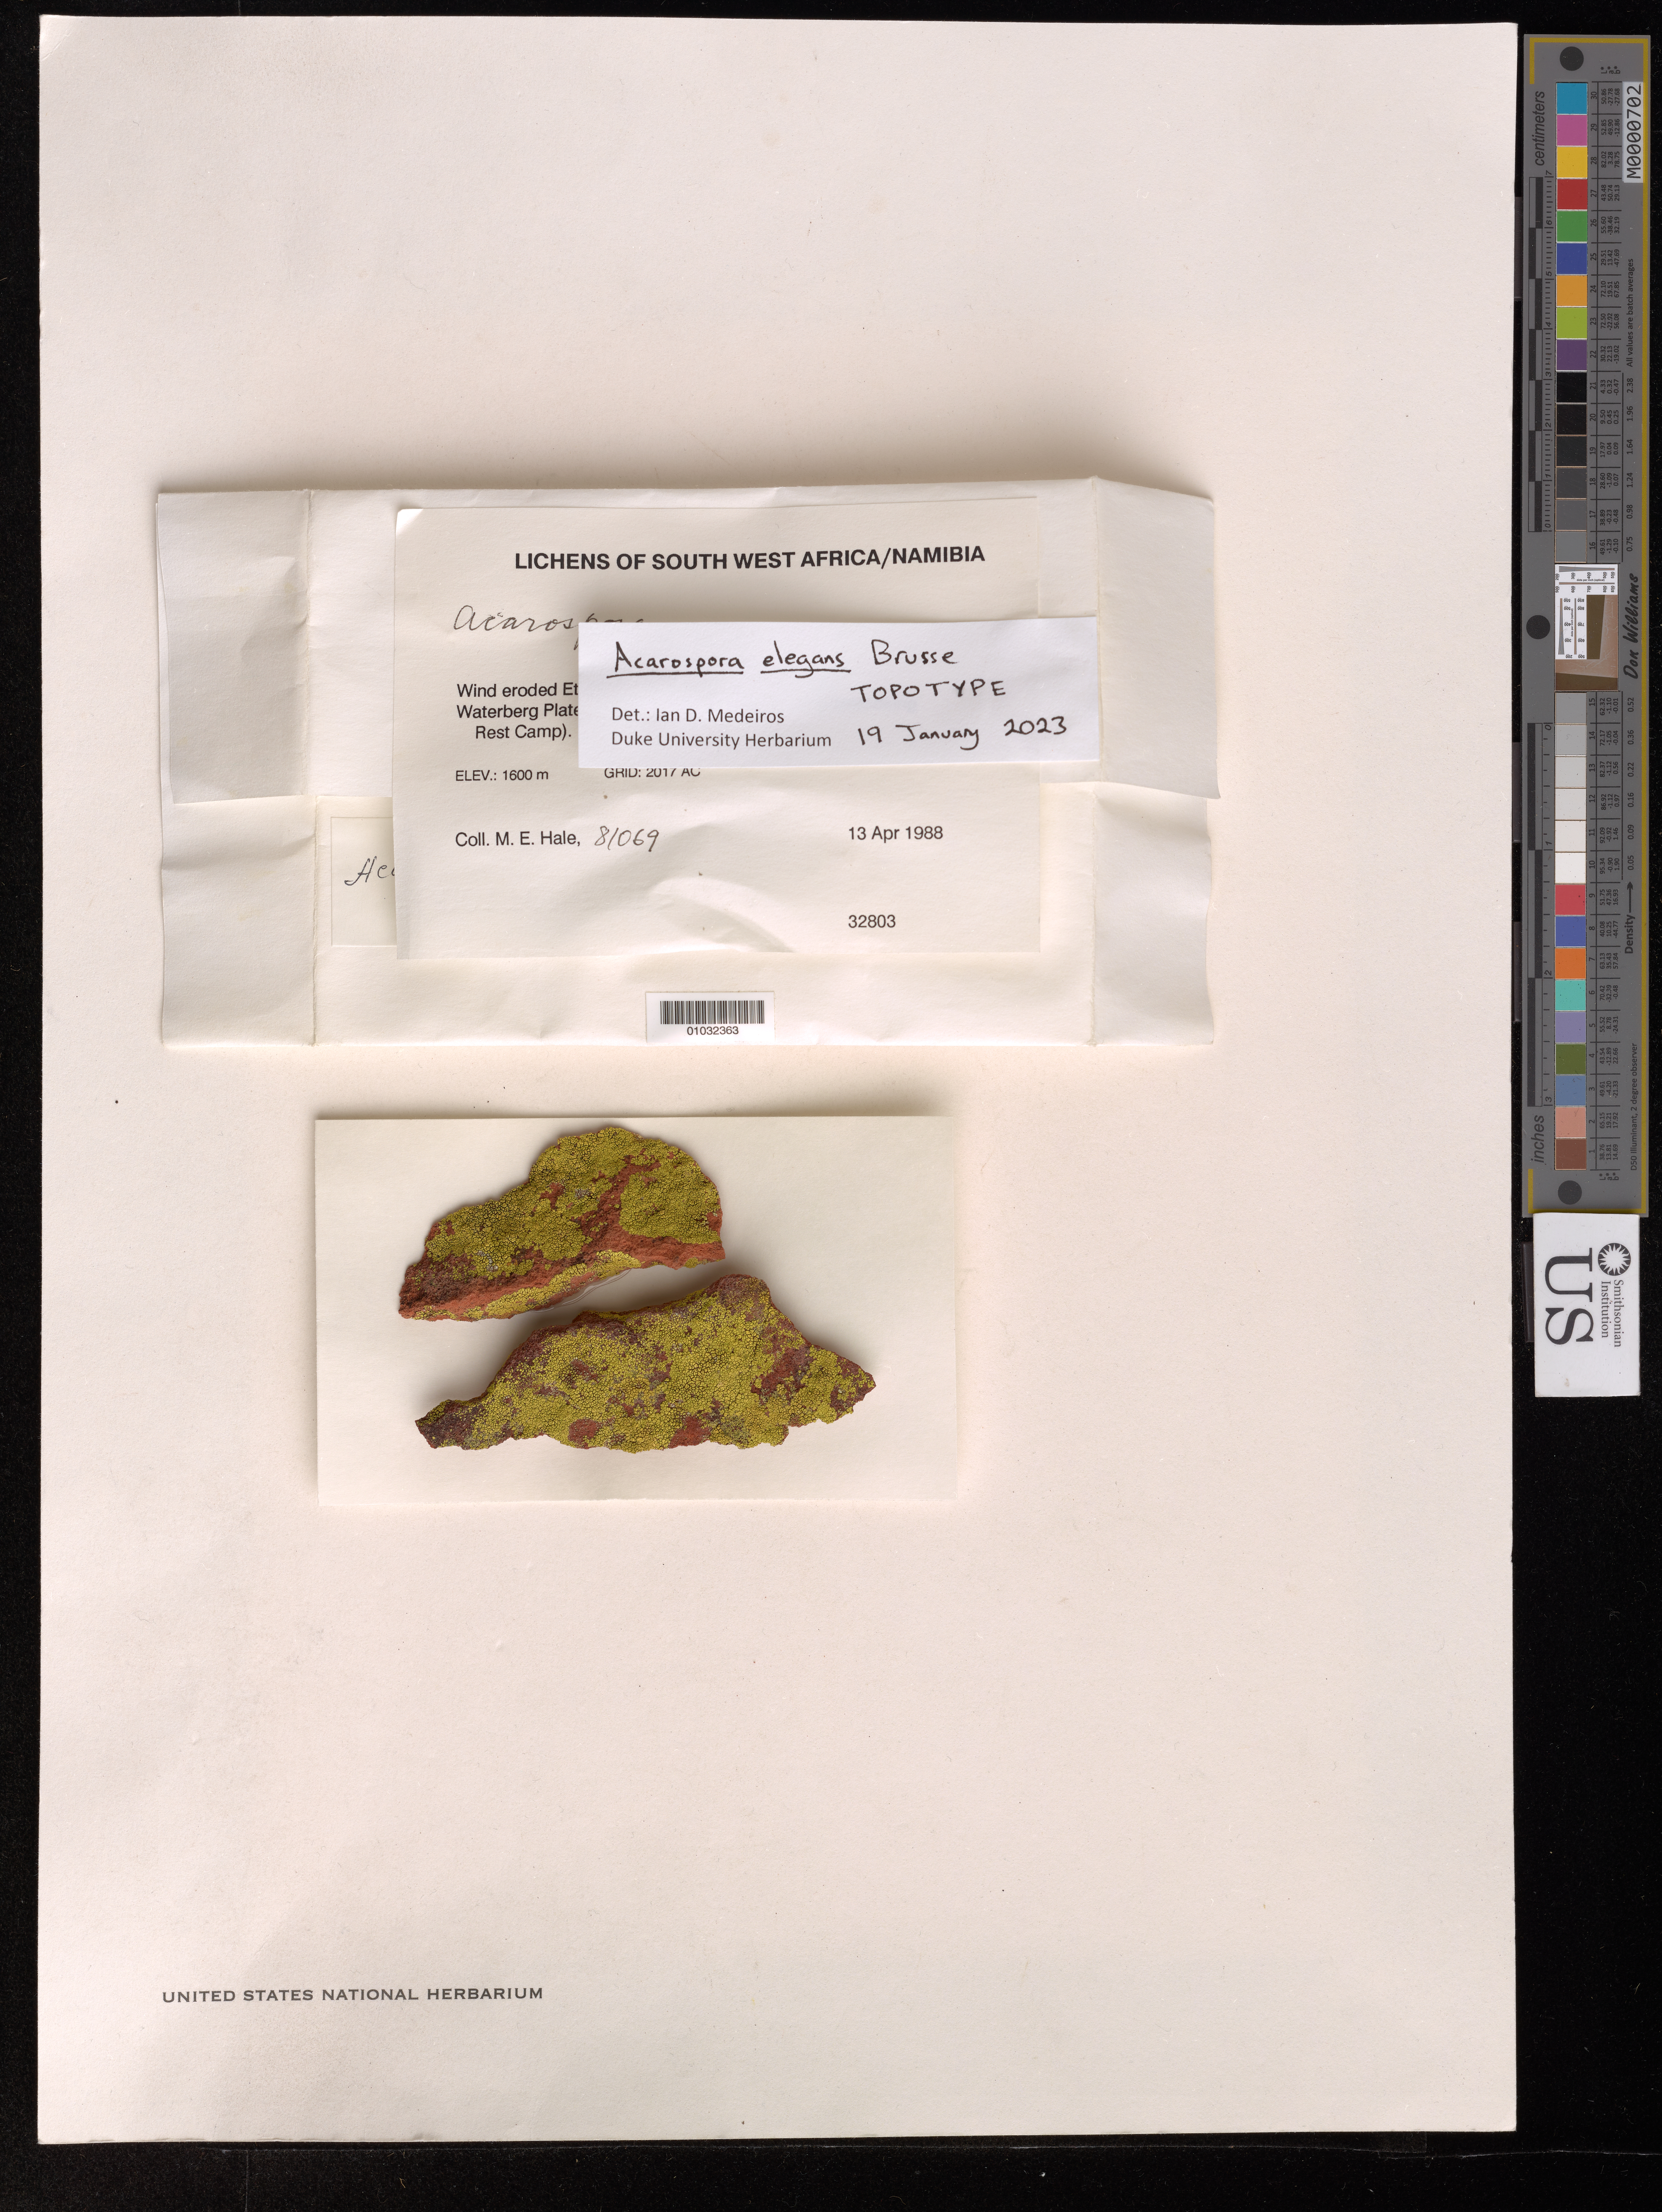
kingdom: Fungi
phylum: Ascomycota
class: Lecanoromycetes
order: Acarosporales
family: Acarosporaceae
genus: Acarospora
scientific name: Acarospora elegans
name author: Brusse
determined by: Medeiros, Ian D., Peter Buck Postdoctoral Fellow (US), Smithsonian Institution - National Museum of Natural History (UNITED STATES)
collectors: M. Hale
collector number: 81069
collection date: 1988-04-13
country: Namibia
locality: Waterberg Plateau National Park, Rodenstein.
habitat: on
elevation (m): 1600